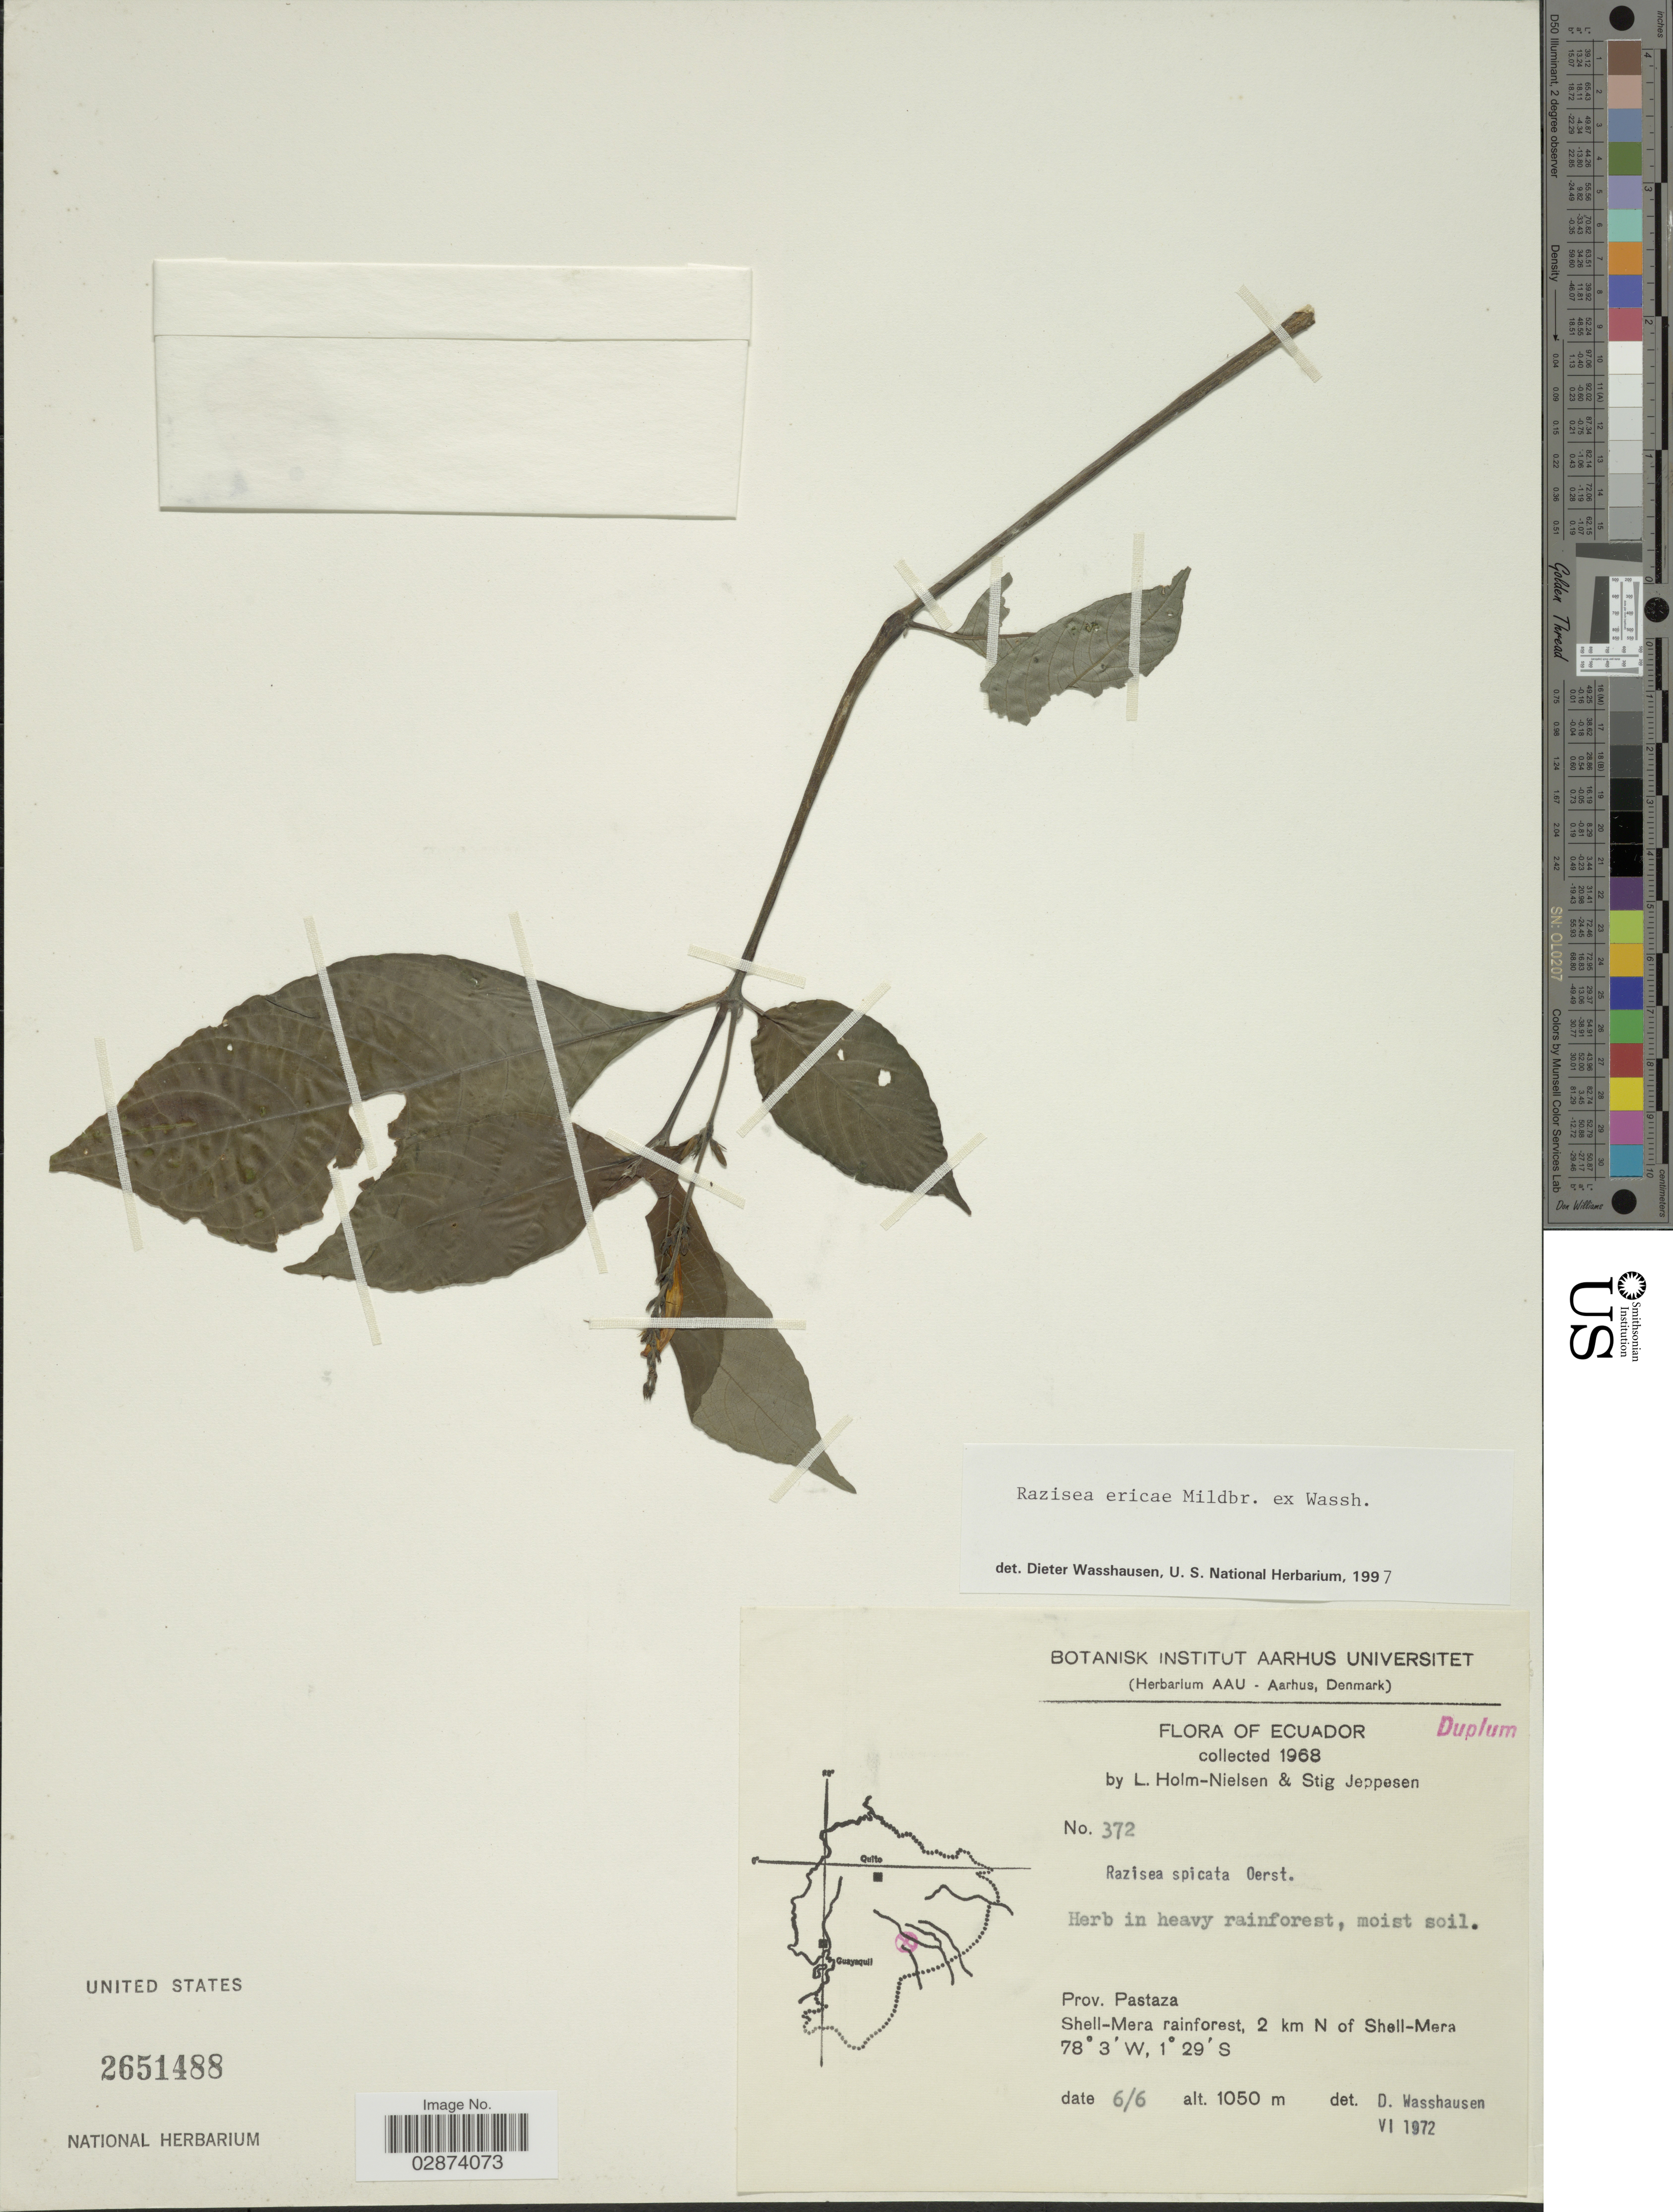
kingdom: Plantae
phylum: Tracheophyta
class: Magnoliopsida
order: Lamiales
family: Acanthaceae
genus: Razisea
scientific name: Razisea ericae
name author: Mildbr. ex Wassh.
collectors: L. Holm-Nielsen & S. Jeppesen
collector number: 372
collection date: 1968-06-06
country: Ecuador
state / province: Pastaza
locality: Prov. Pastaza. Shell-Mera rainforest, 2 km N of Shell-Mera.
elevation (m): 1050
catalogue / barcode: US 2651488